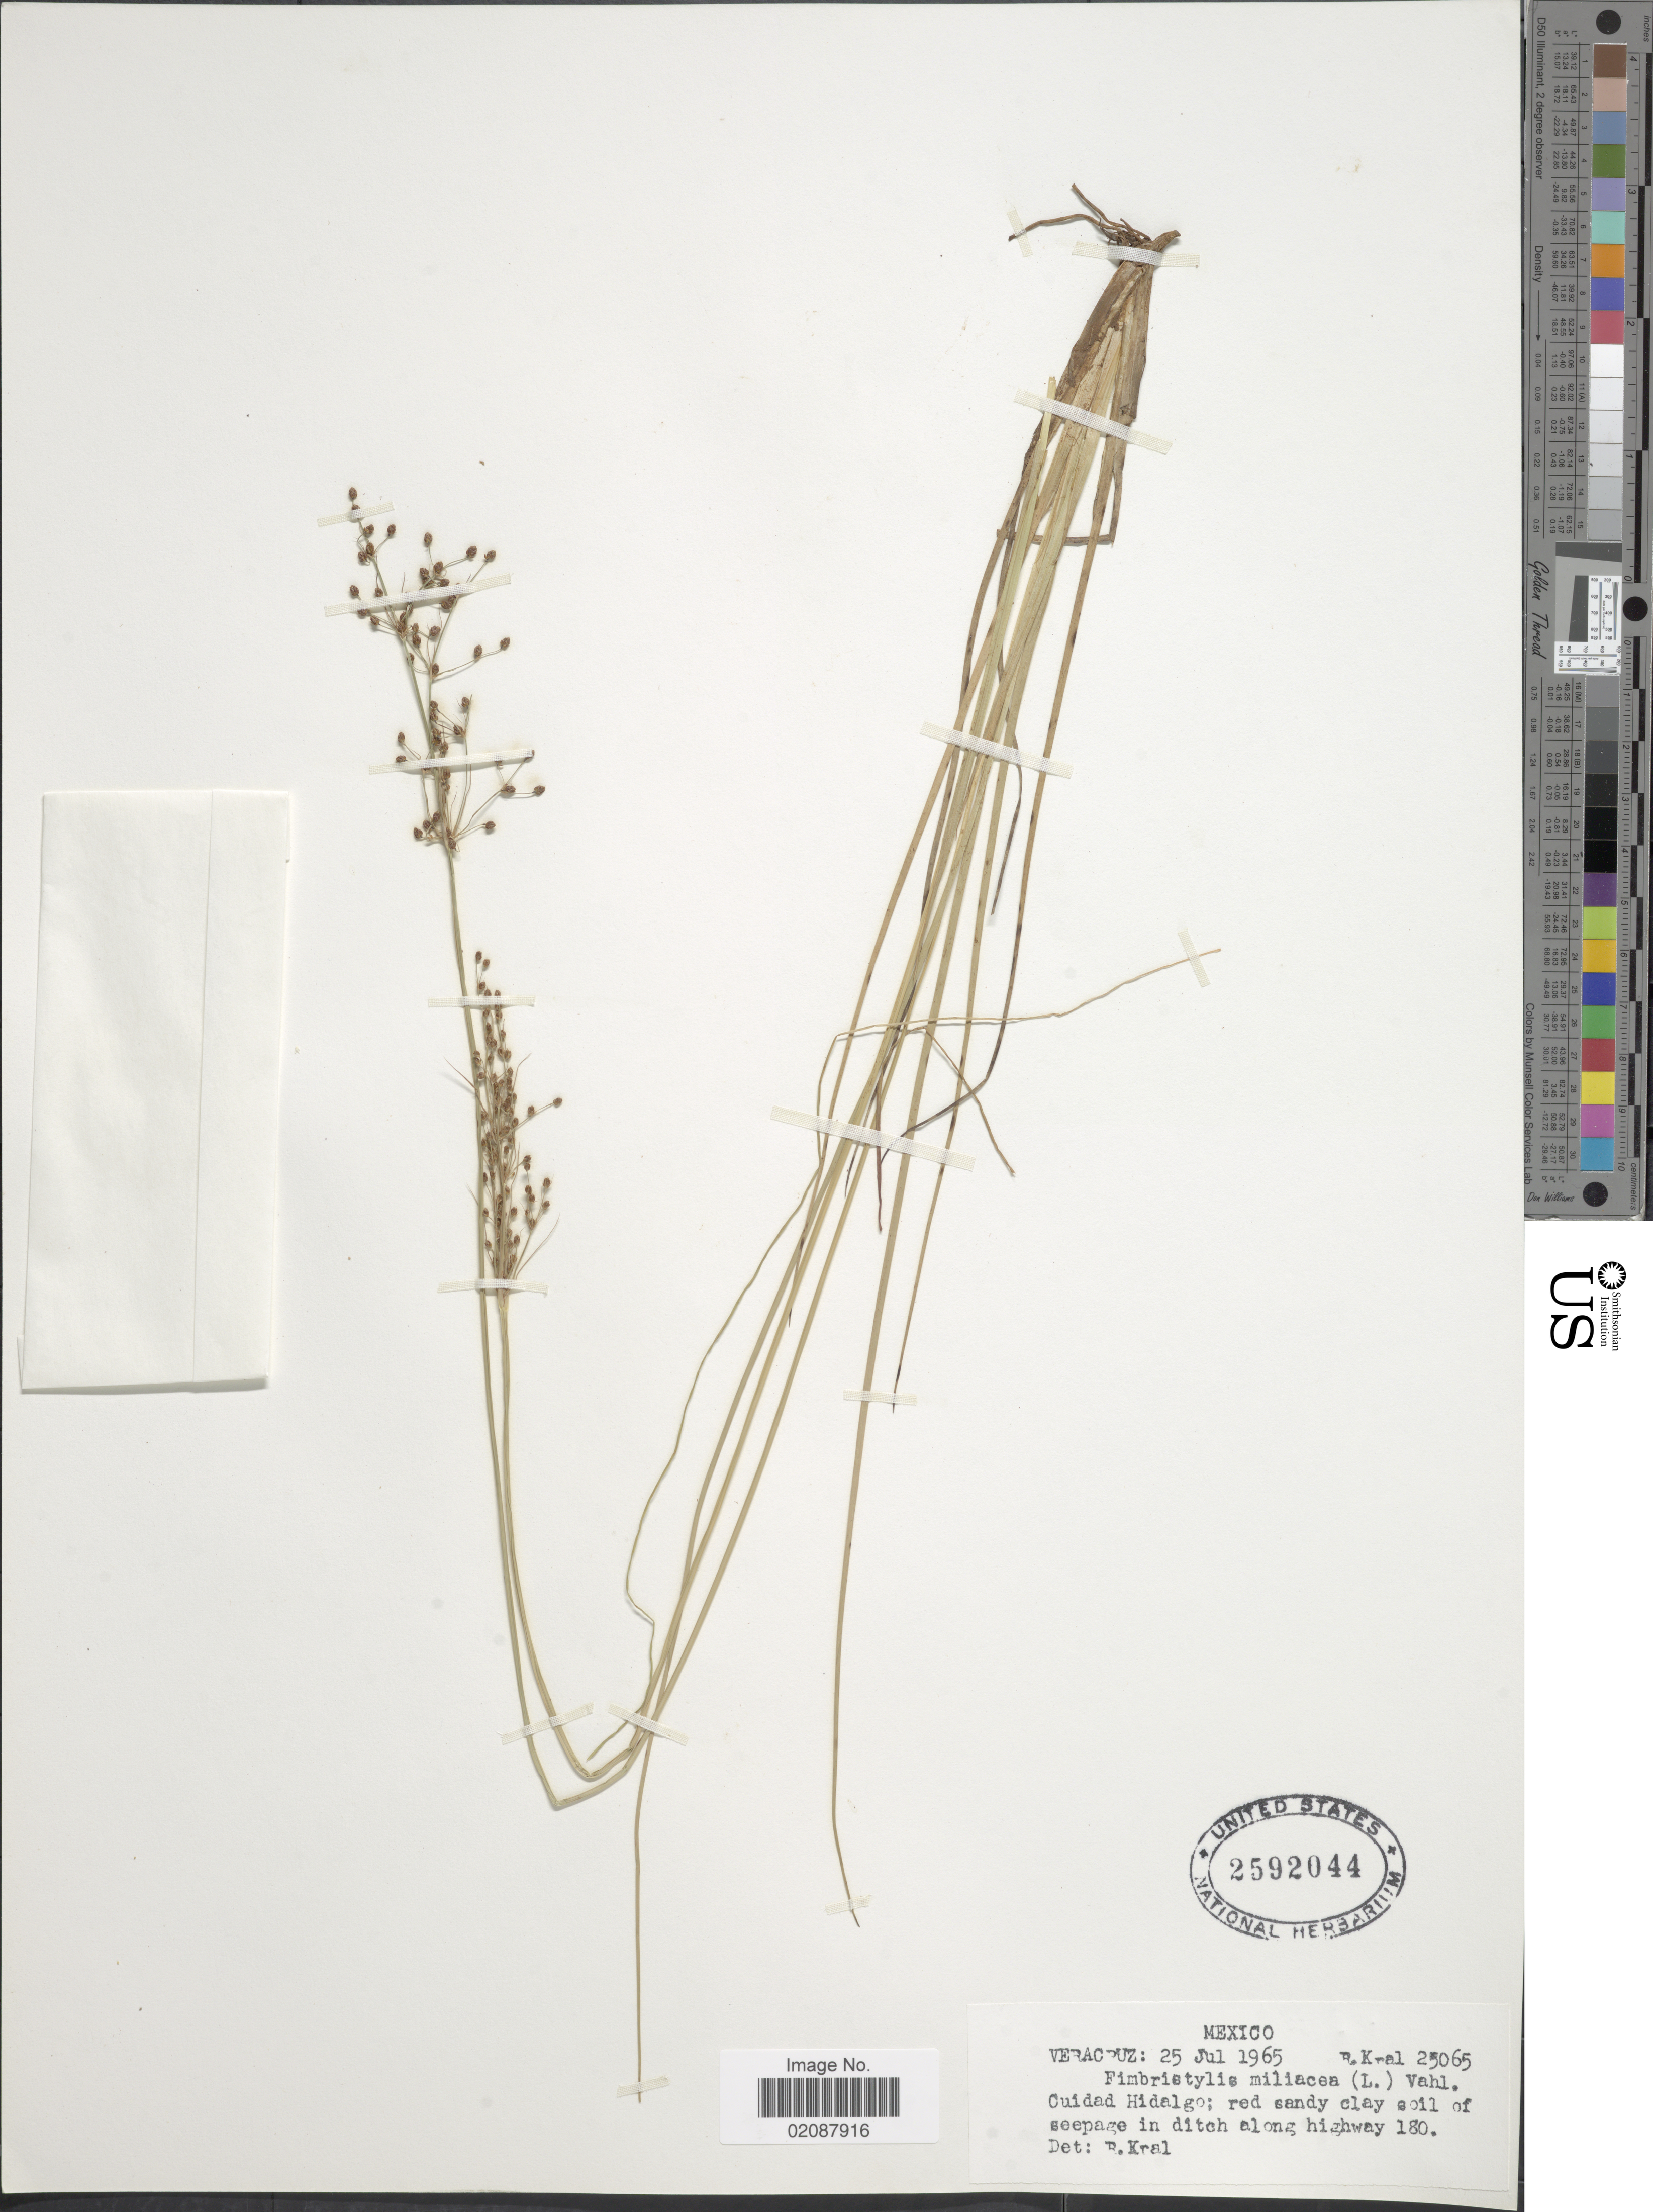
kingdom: Plantae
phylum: Tracheophyta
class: Liliopsida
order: Poales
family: Cyperaceae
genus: Fimbristylis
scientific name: Fimbristylis littoralis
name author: Gaudich.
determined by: Strong, M. T., (US), Smithsonian Institution - National Museum of Natural History (UNITED STATES)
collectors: R. Kral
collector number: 25065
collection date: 1965-07-25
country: Mexico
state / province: Veracruz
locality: Veracruz. Ciudad Hidalgo: red sandy clay soil of seepage in ditch along highway 180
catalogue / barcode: US 2592044